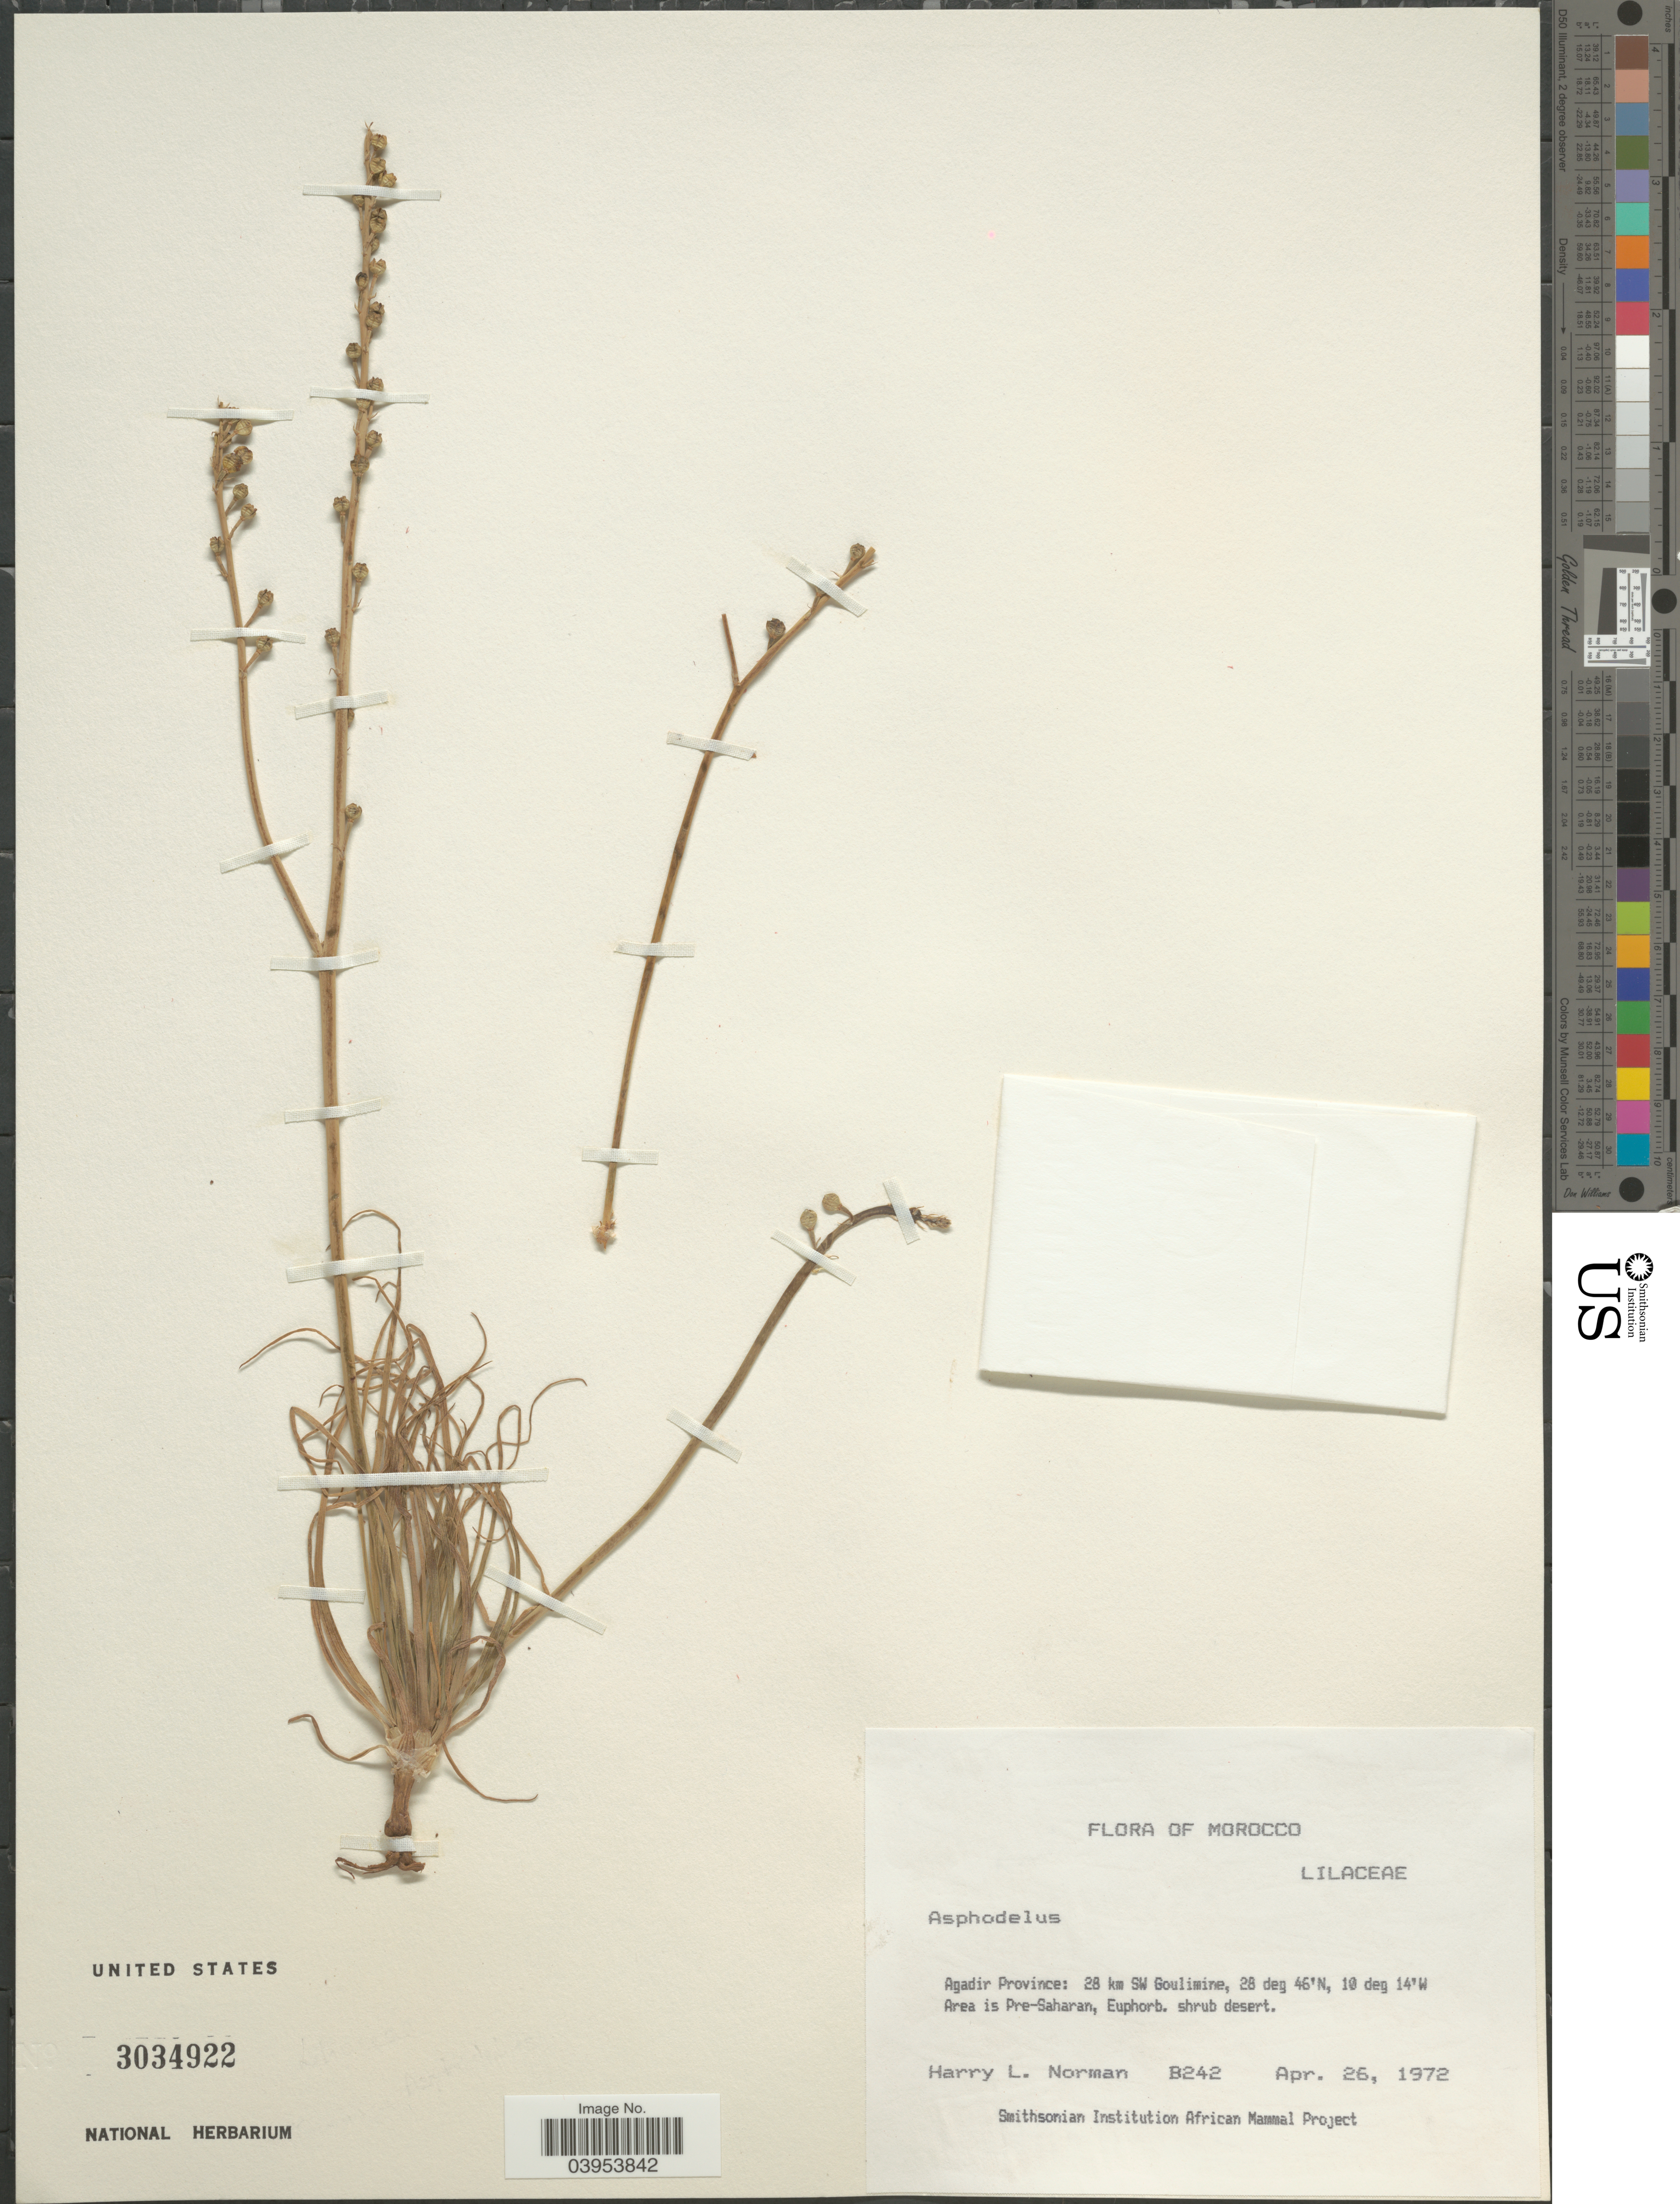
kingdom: Plantae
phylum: Tracheophyta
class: Liliopsida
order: Asparagales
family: Asphodelaceae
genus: Asphodelus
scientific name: Asphodelus sp.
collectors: Norman, H.L.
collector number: B242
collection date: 1972-04-26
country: Morocco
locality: Agadir Province: 28 km SW Goulimine. Area is Pre-Saharan.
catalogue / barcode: US 3034922